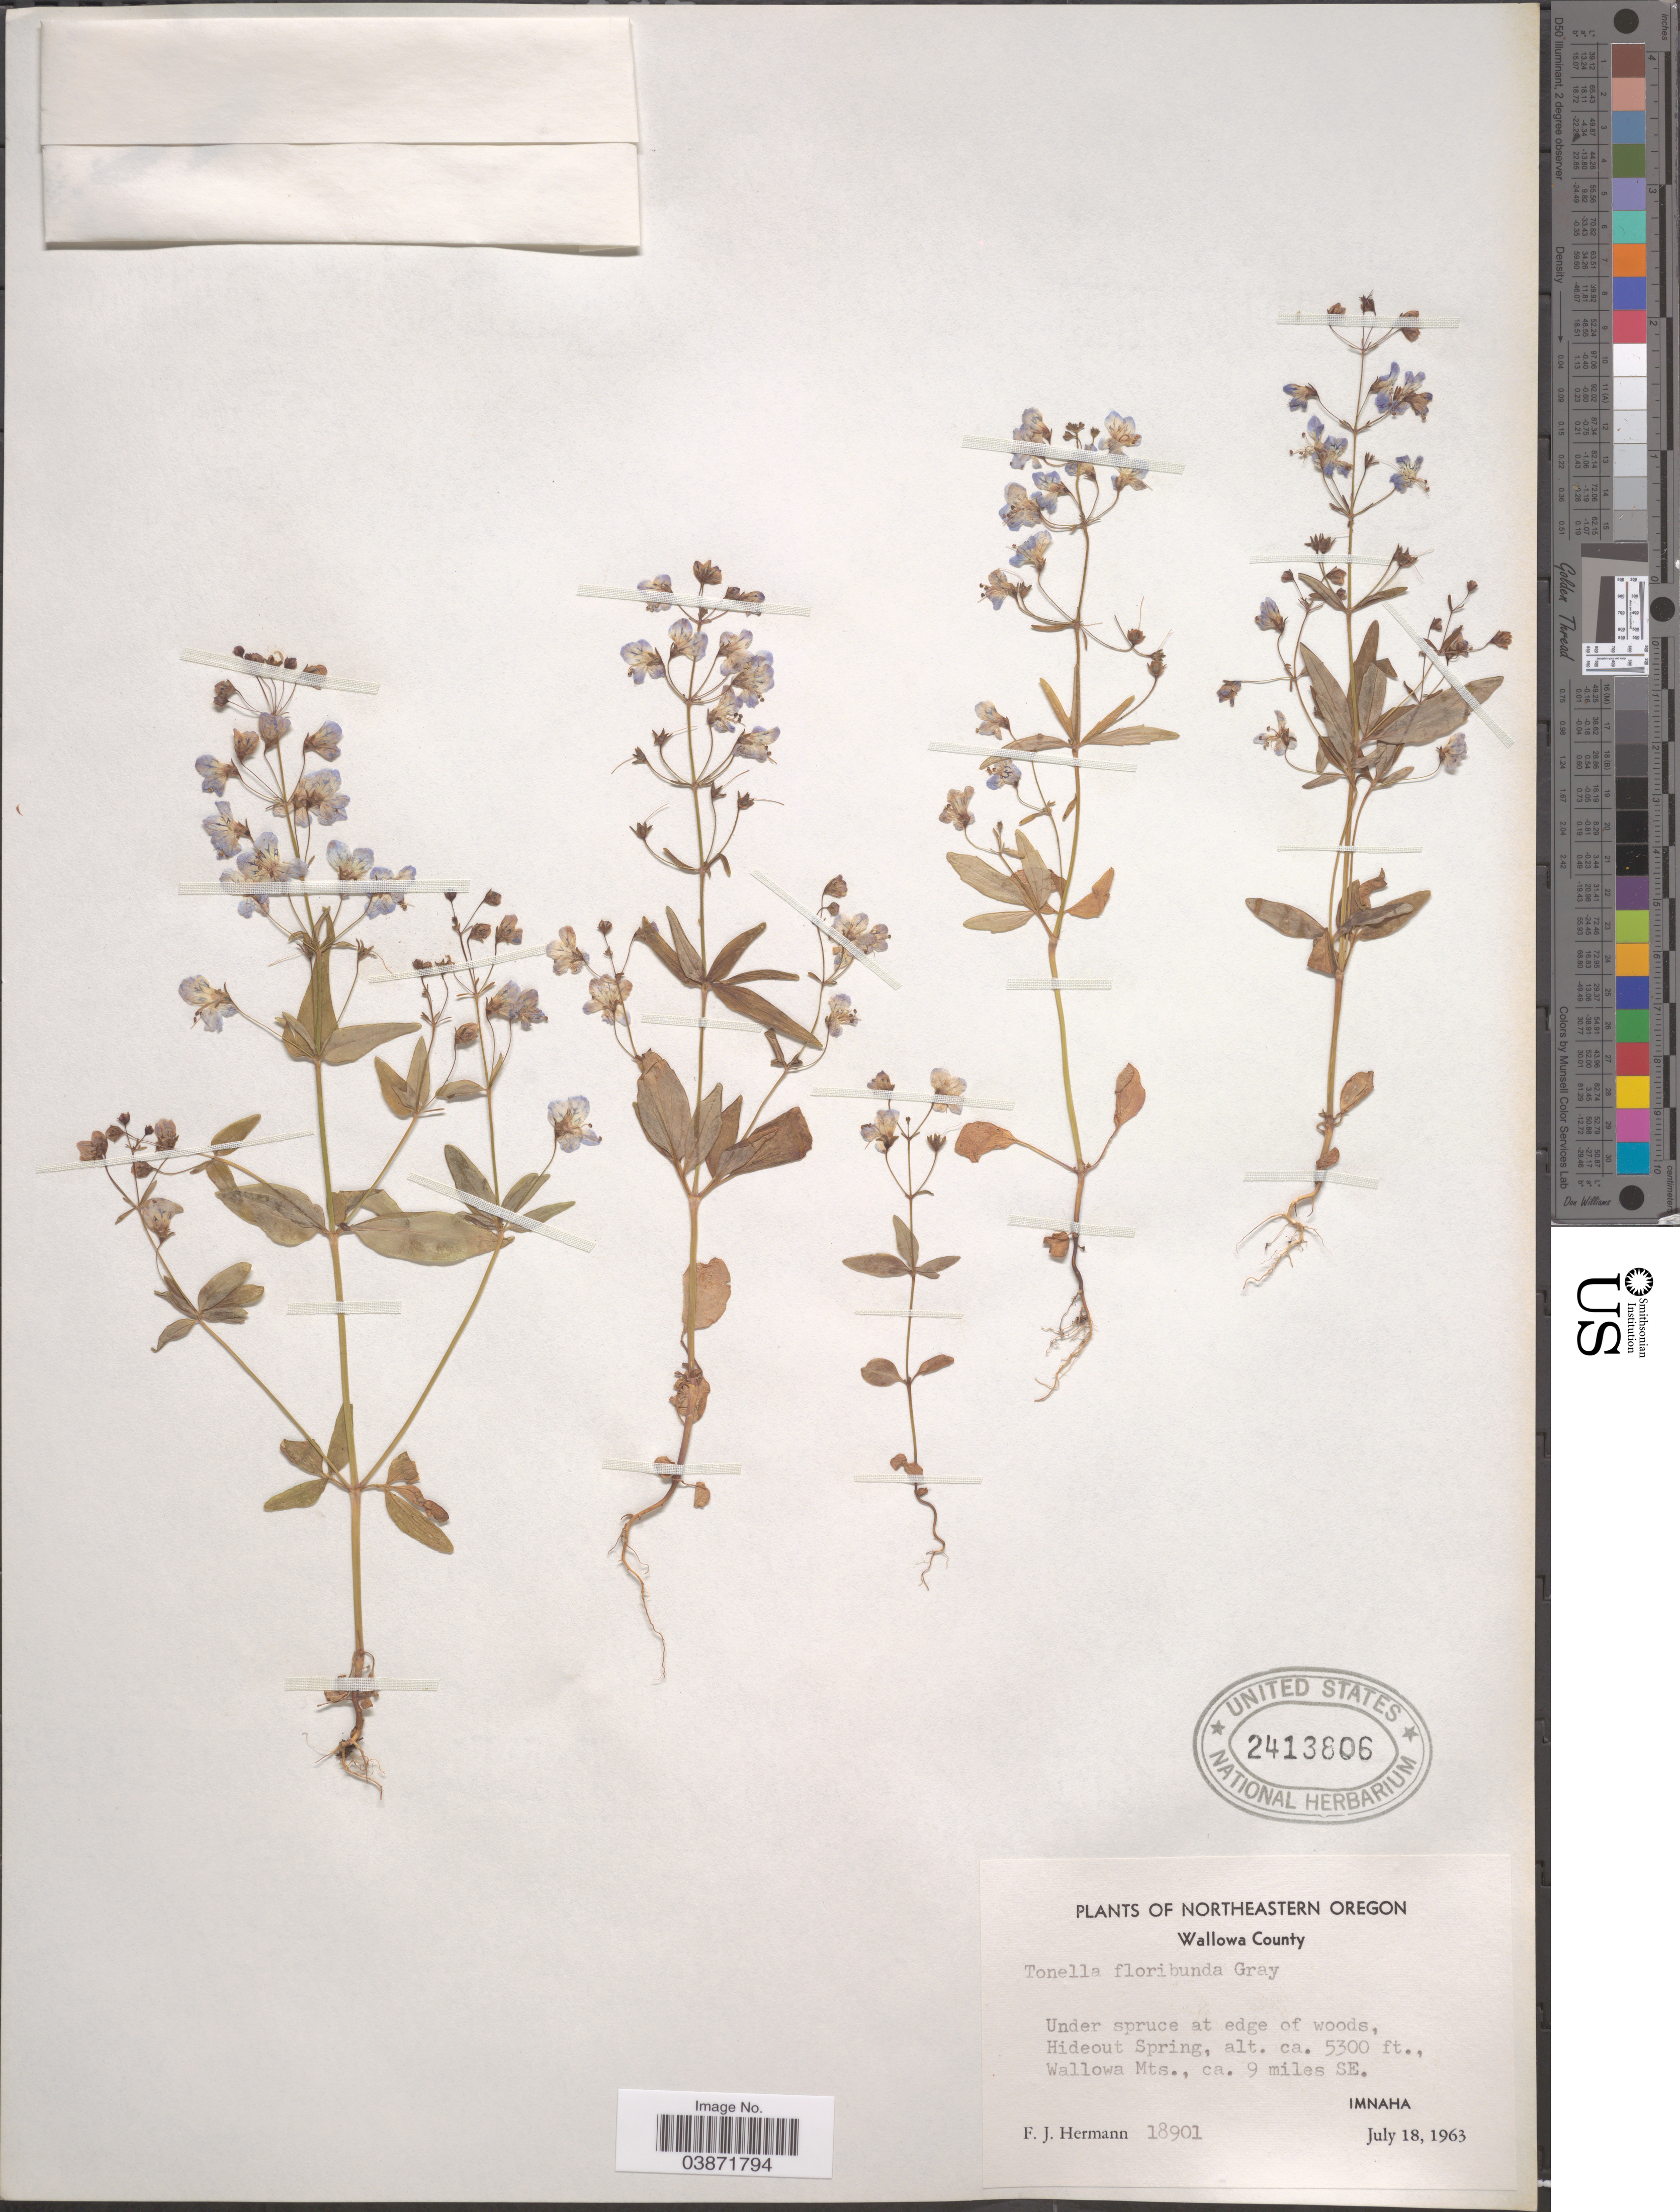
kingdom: Plantae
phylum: Tracheophyta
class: Magnoliopsida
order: Lamiales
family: Plantaginaceae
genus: Tonella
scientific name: Tonella floribunda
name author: A. Gray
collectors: F. J. Hermann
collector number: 18901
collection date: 1963-07-18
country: United States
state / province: Oregon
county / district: Wallowa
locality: Northeastern Oregon. Wallowa County. Hideout Spring, Wallowa Mts., ca. 9 miles SE. Imnaha.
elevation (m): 1615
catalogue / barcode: US 2413806